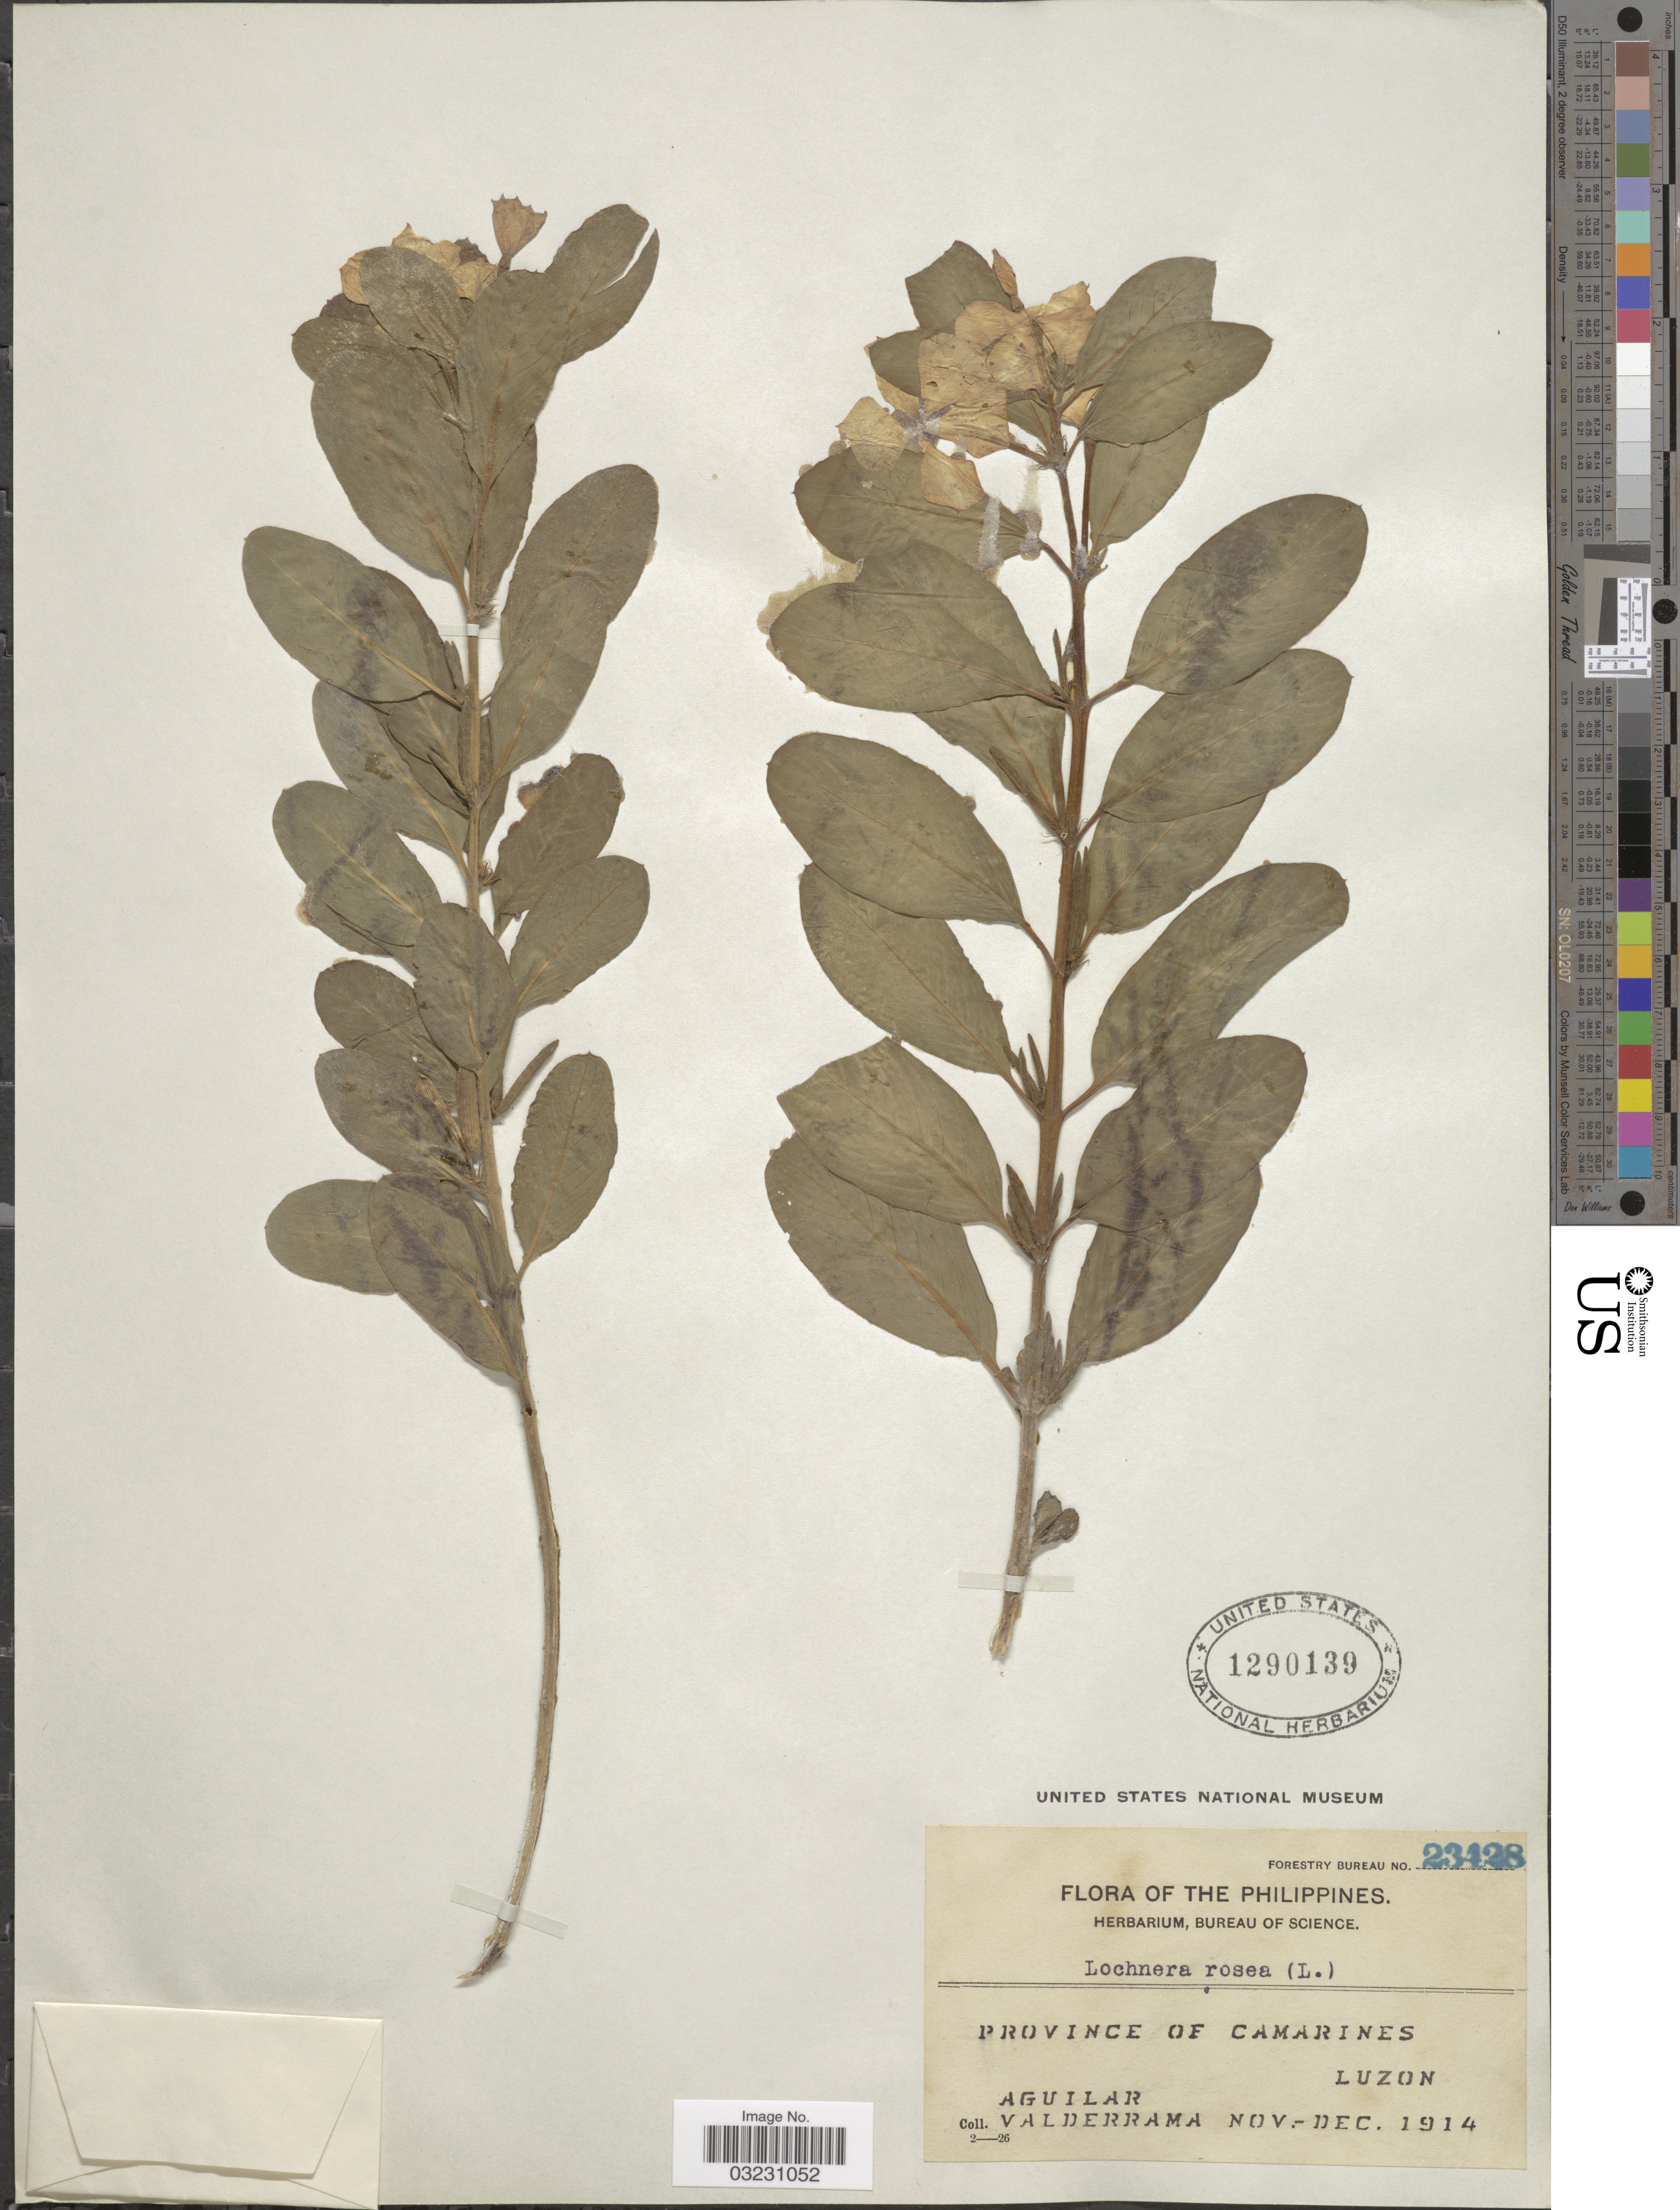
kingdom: Plantae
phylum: Tracheophyta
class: Magnoliopsida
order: Gentianales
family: Apocynaceae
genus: Catharanthus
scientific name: Catharanthus roseus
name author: (L.) G. Don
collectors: -. Aguilar & -. Valderrama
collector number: Forestry Bureau 23428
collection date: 1914-11/1914-12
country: Philippines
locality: Province of Camarines, Luzon.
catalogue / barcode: US 1290139